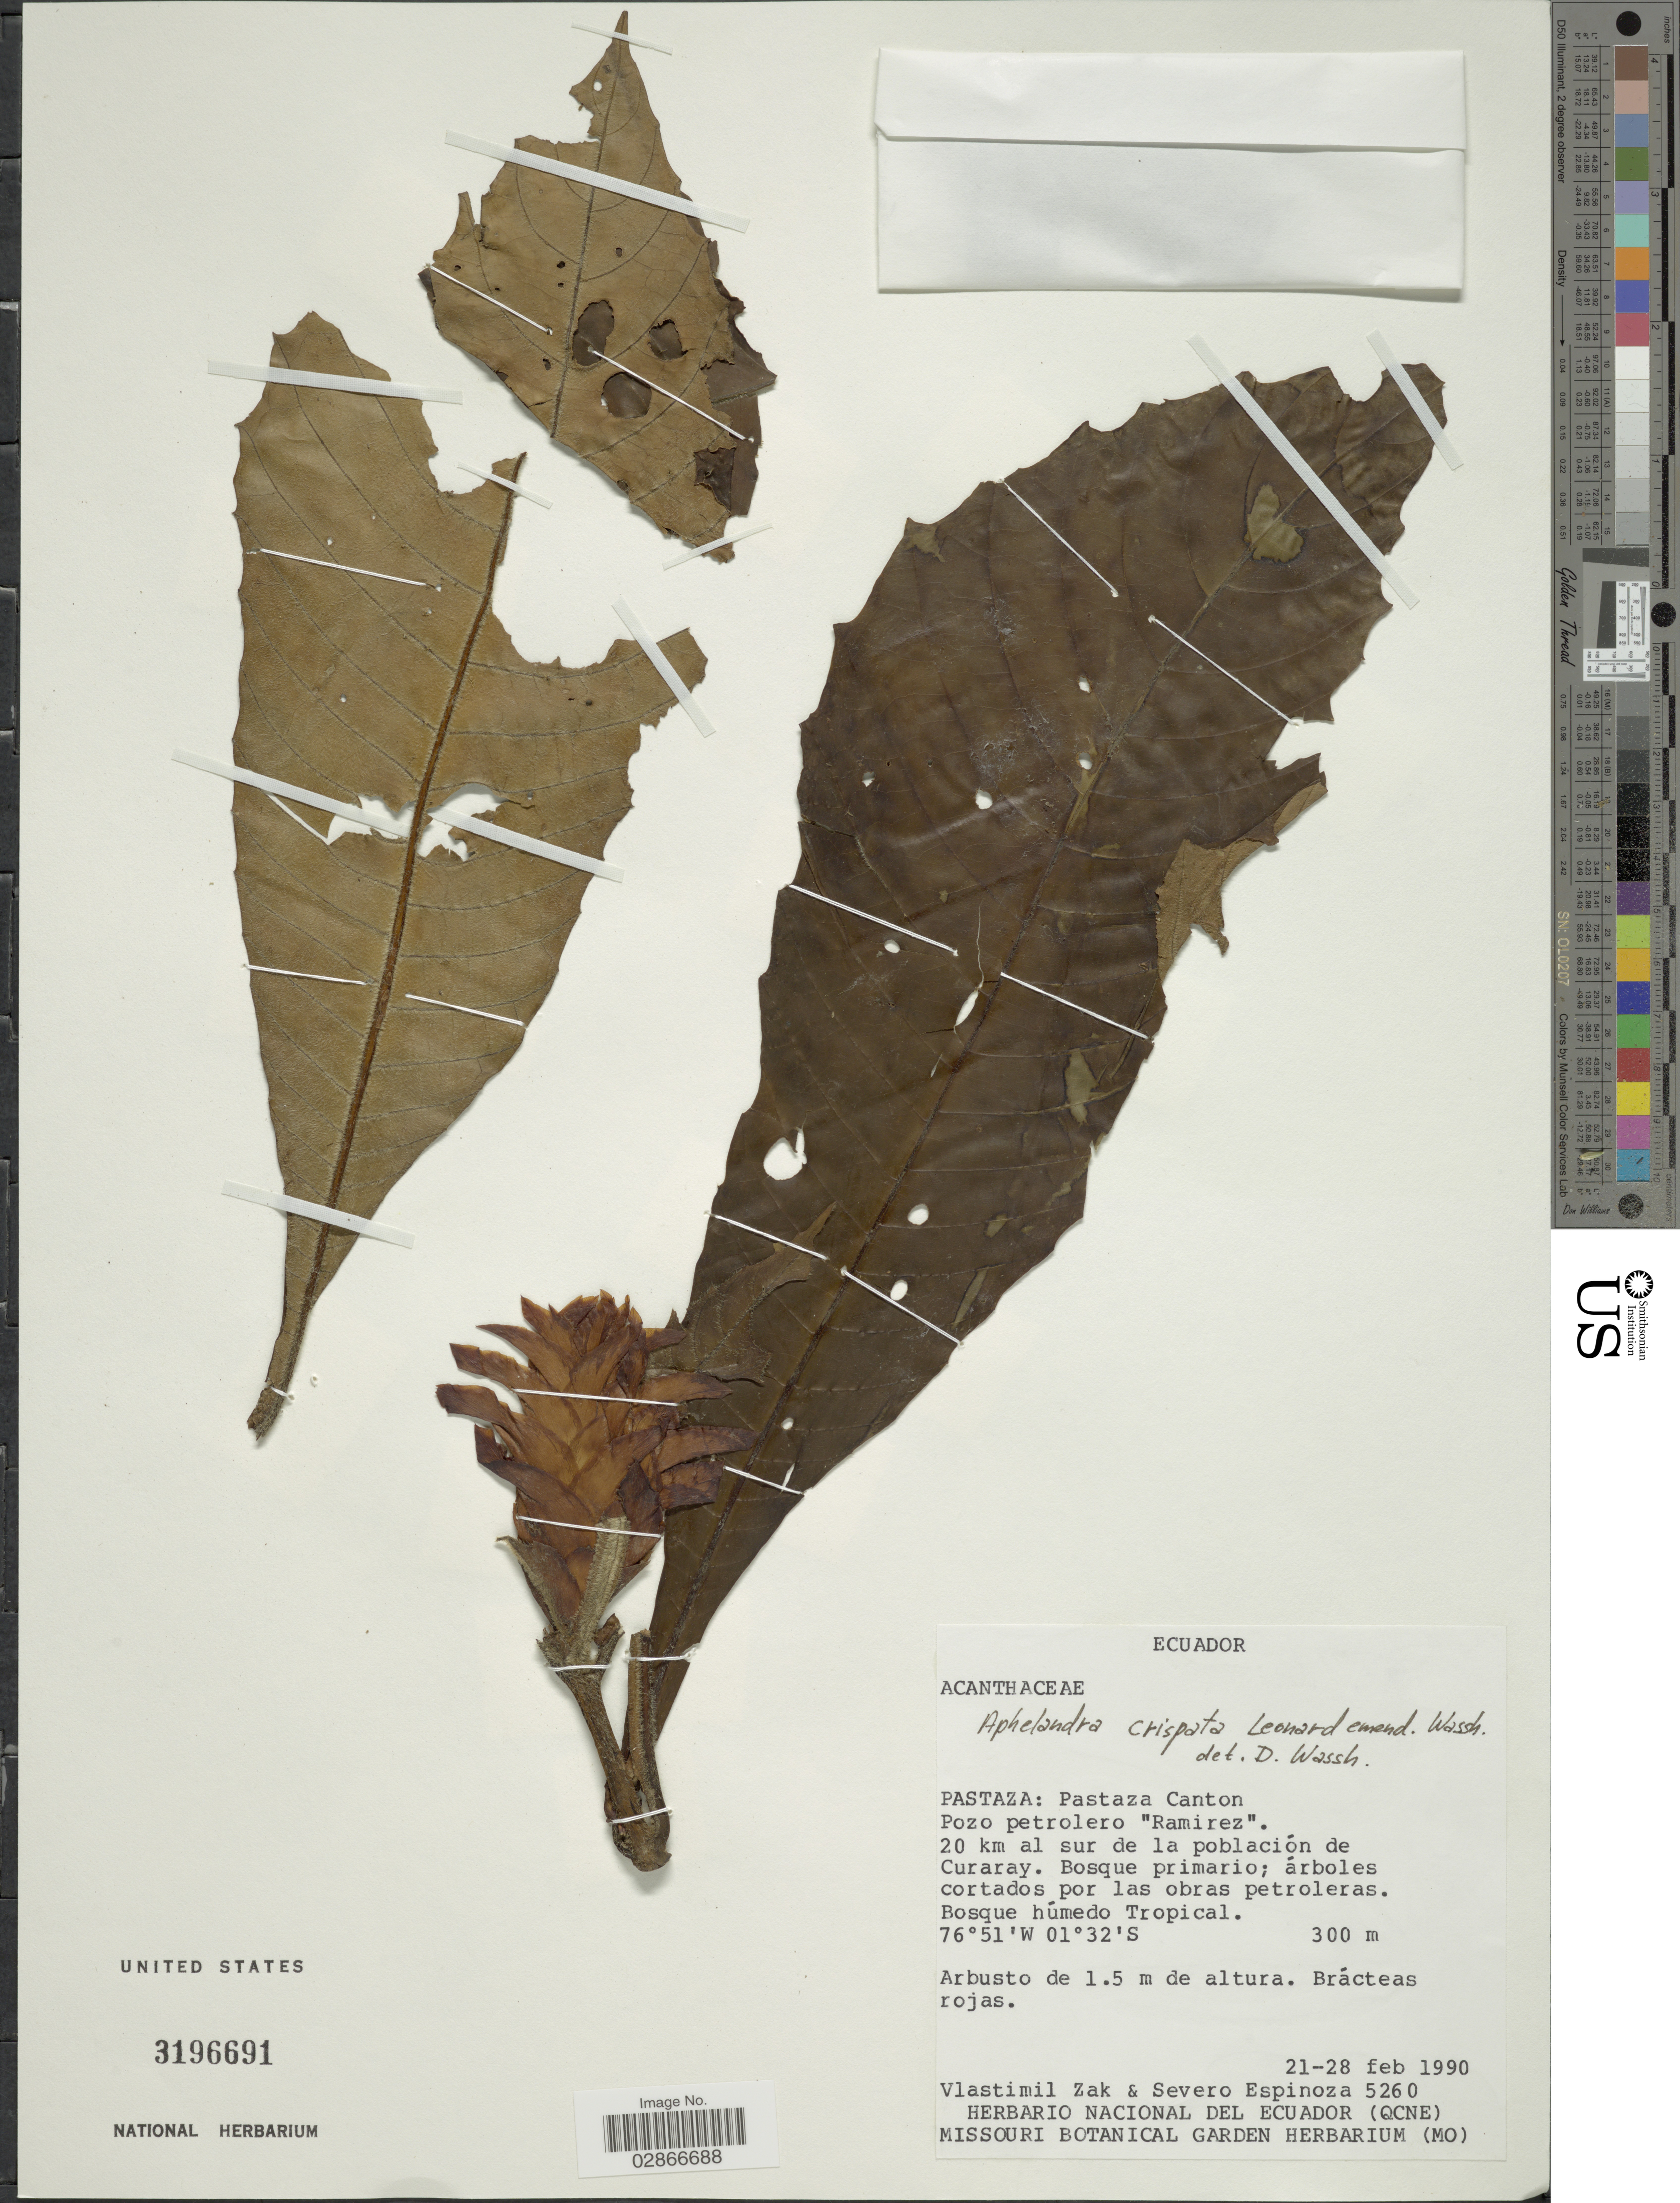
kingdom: Plantae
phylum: Tracheophyta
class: Magnoliopsida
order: Lamiales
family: Acanthaceae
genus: Aphelandra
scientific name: Aphelandra crispata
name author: Leonard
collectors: V. Zak & S. Espinoza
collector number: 5260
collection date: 1990-02-21/1990-02-28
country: Ecuador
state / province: Pastaza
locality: Pastaza Canton. Pozo petrolero "Ramirez". 20 km al sur de la población de Curaray.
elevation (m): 300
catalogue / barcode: US 3196691